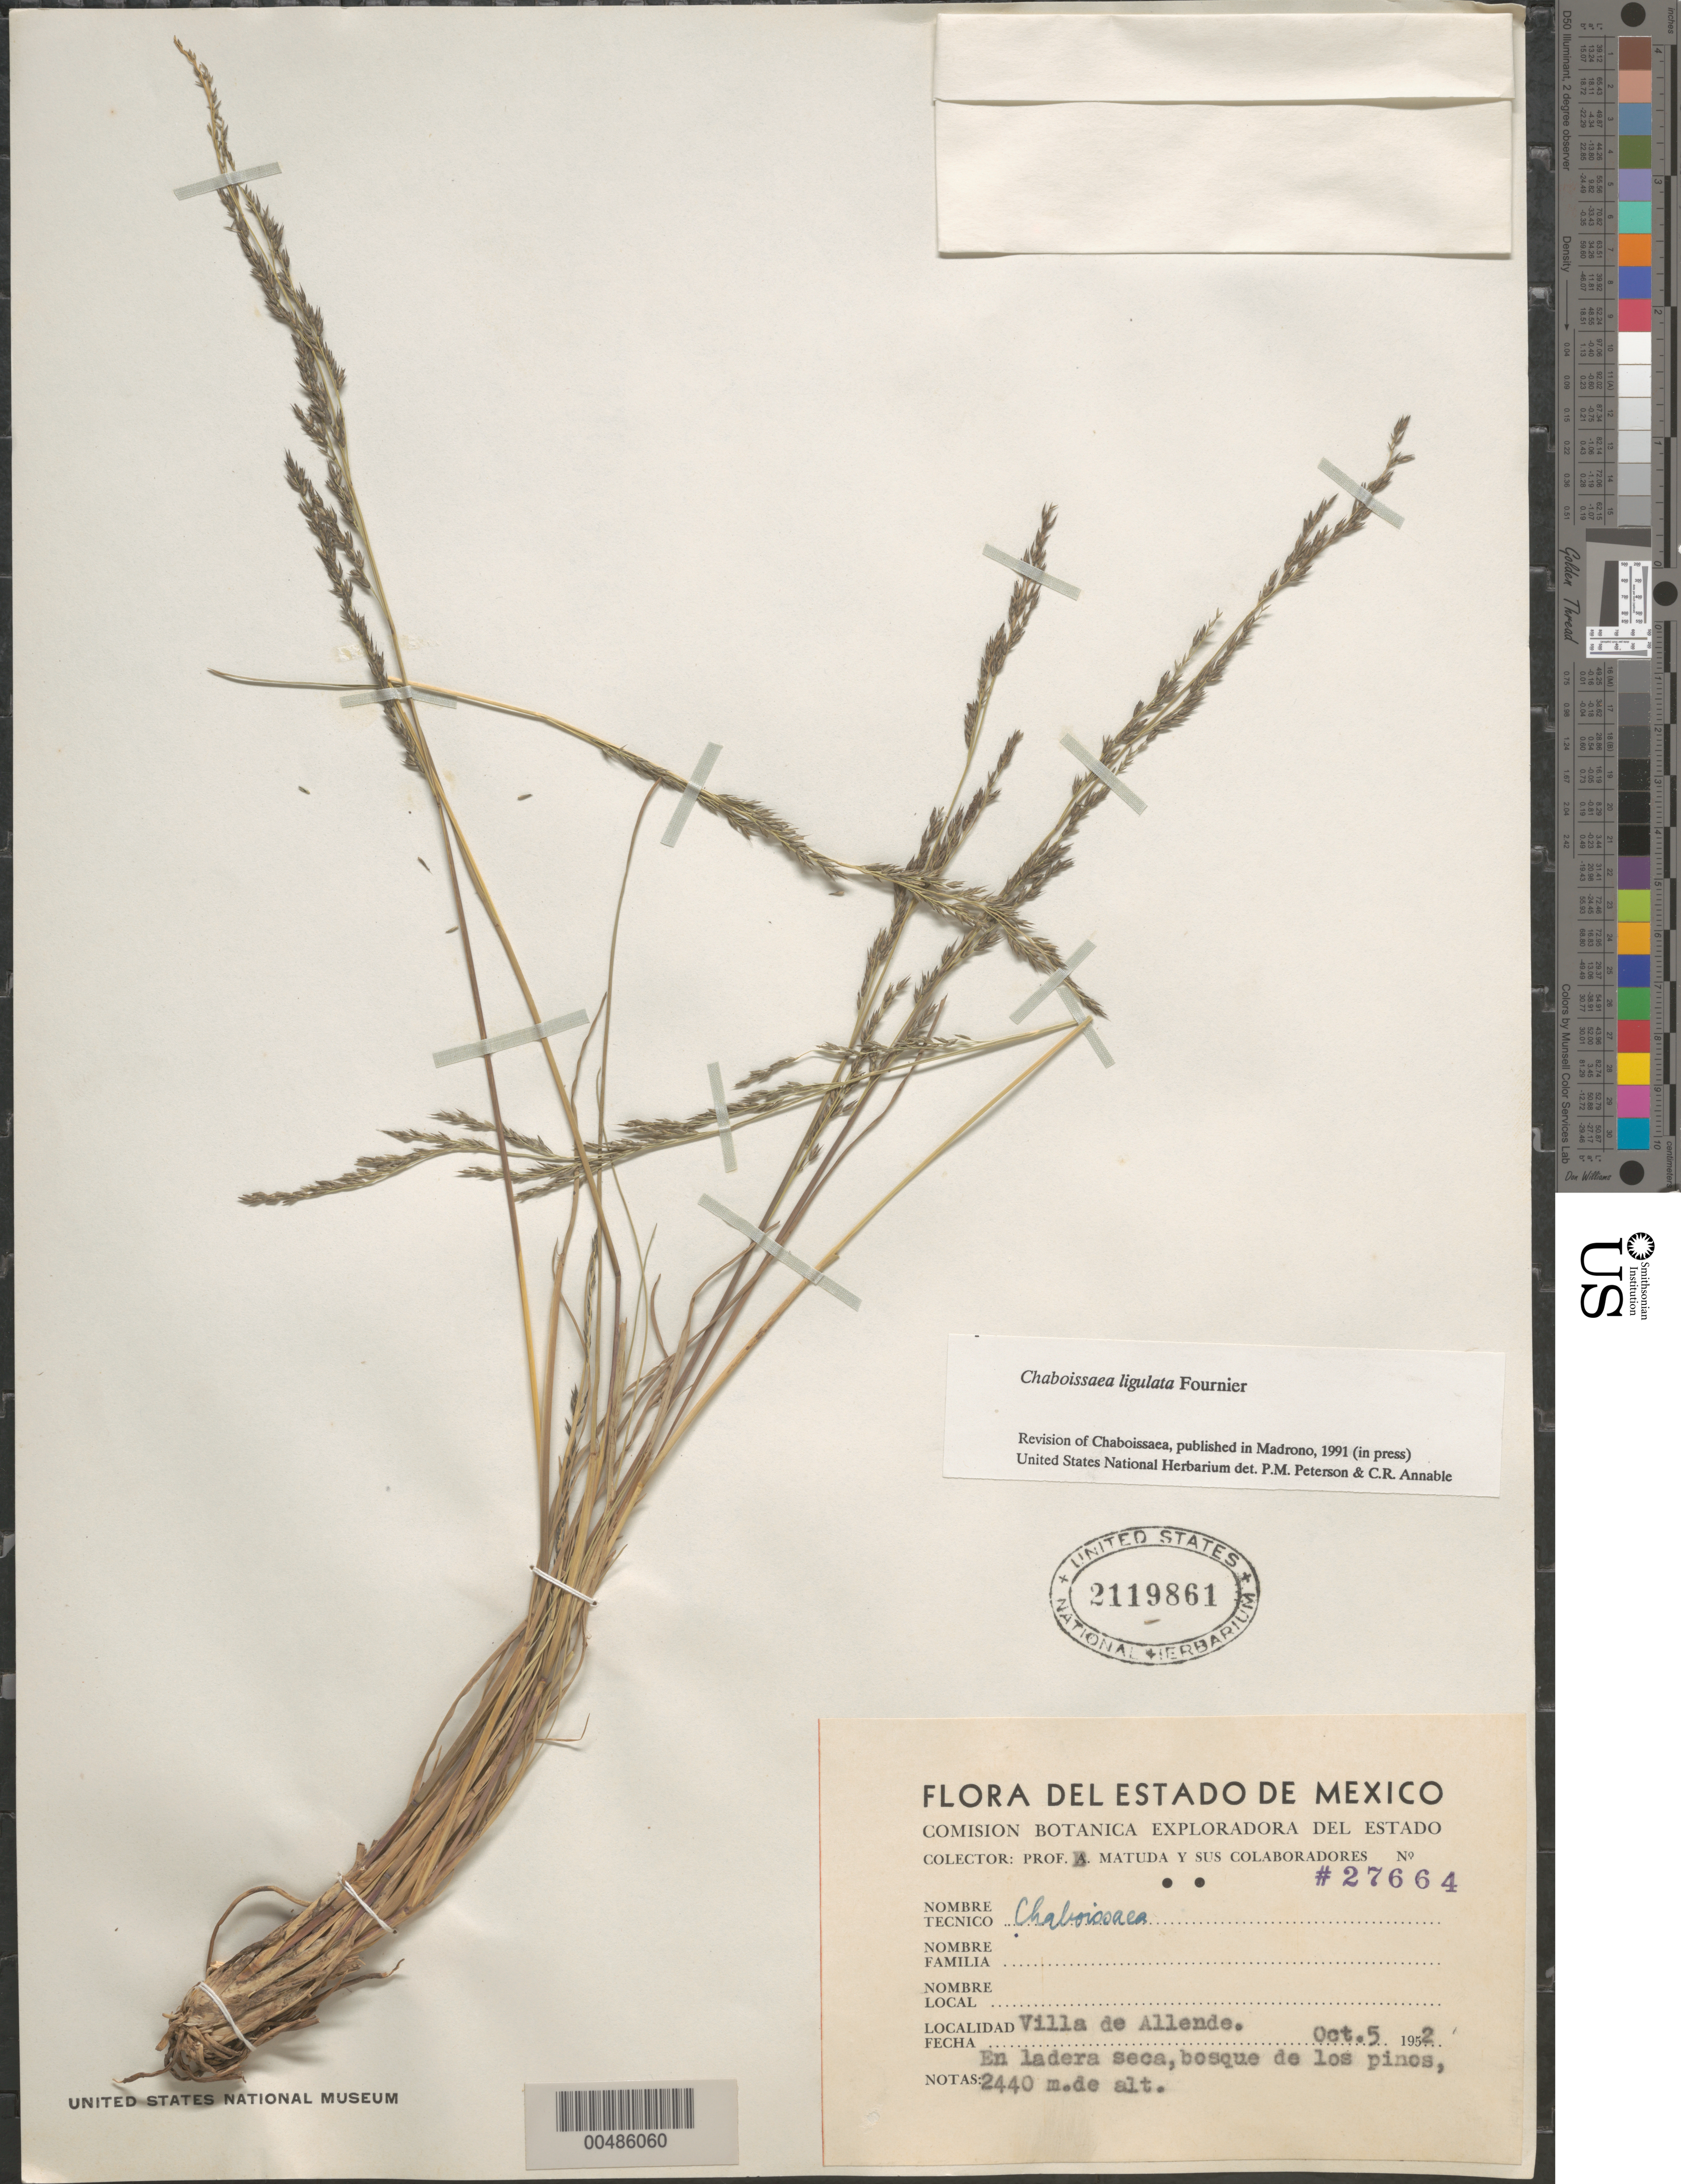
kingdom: Plantae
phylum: Tracheophyta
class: Liliopsida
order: Poales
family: Poaceae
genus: Chaboissaea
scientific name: Chaboissaea ligulata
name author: E. Fourn.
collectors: E. Matuda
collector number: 27664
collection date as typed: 5 Oct 1952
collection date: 1952-10-05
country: Mexico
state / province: México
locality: Villa de Allende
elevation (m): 2440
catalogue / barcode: US 2119861